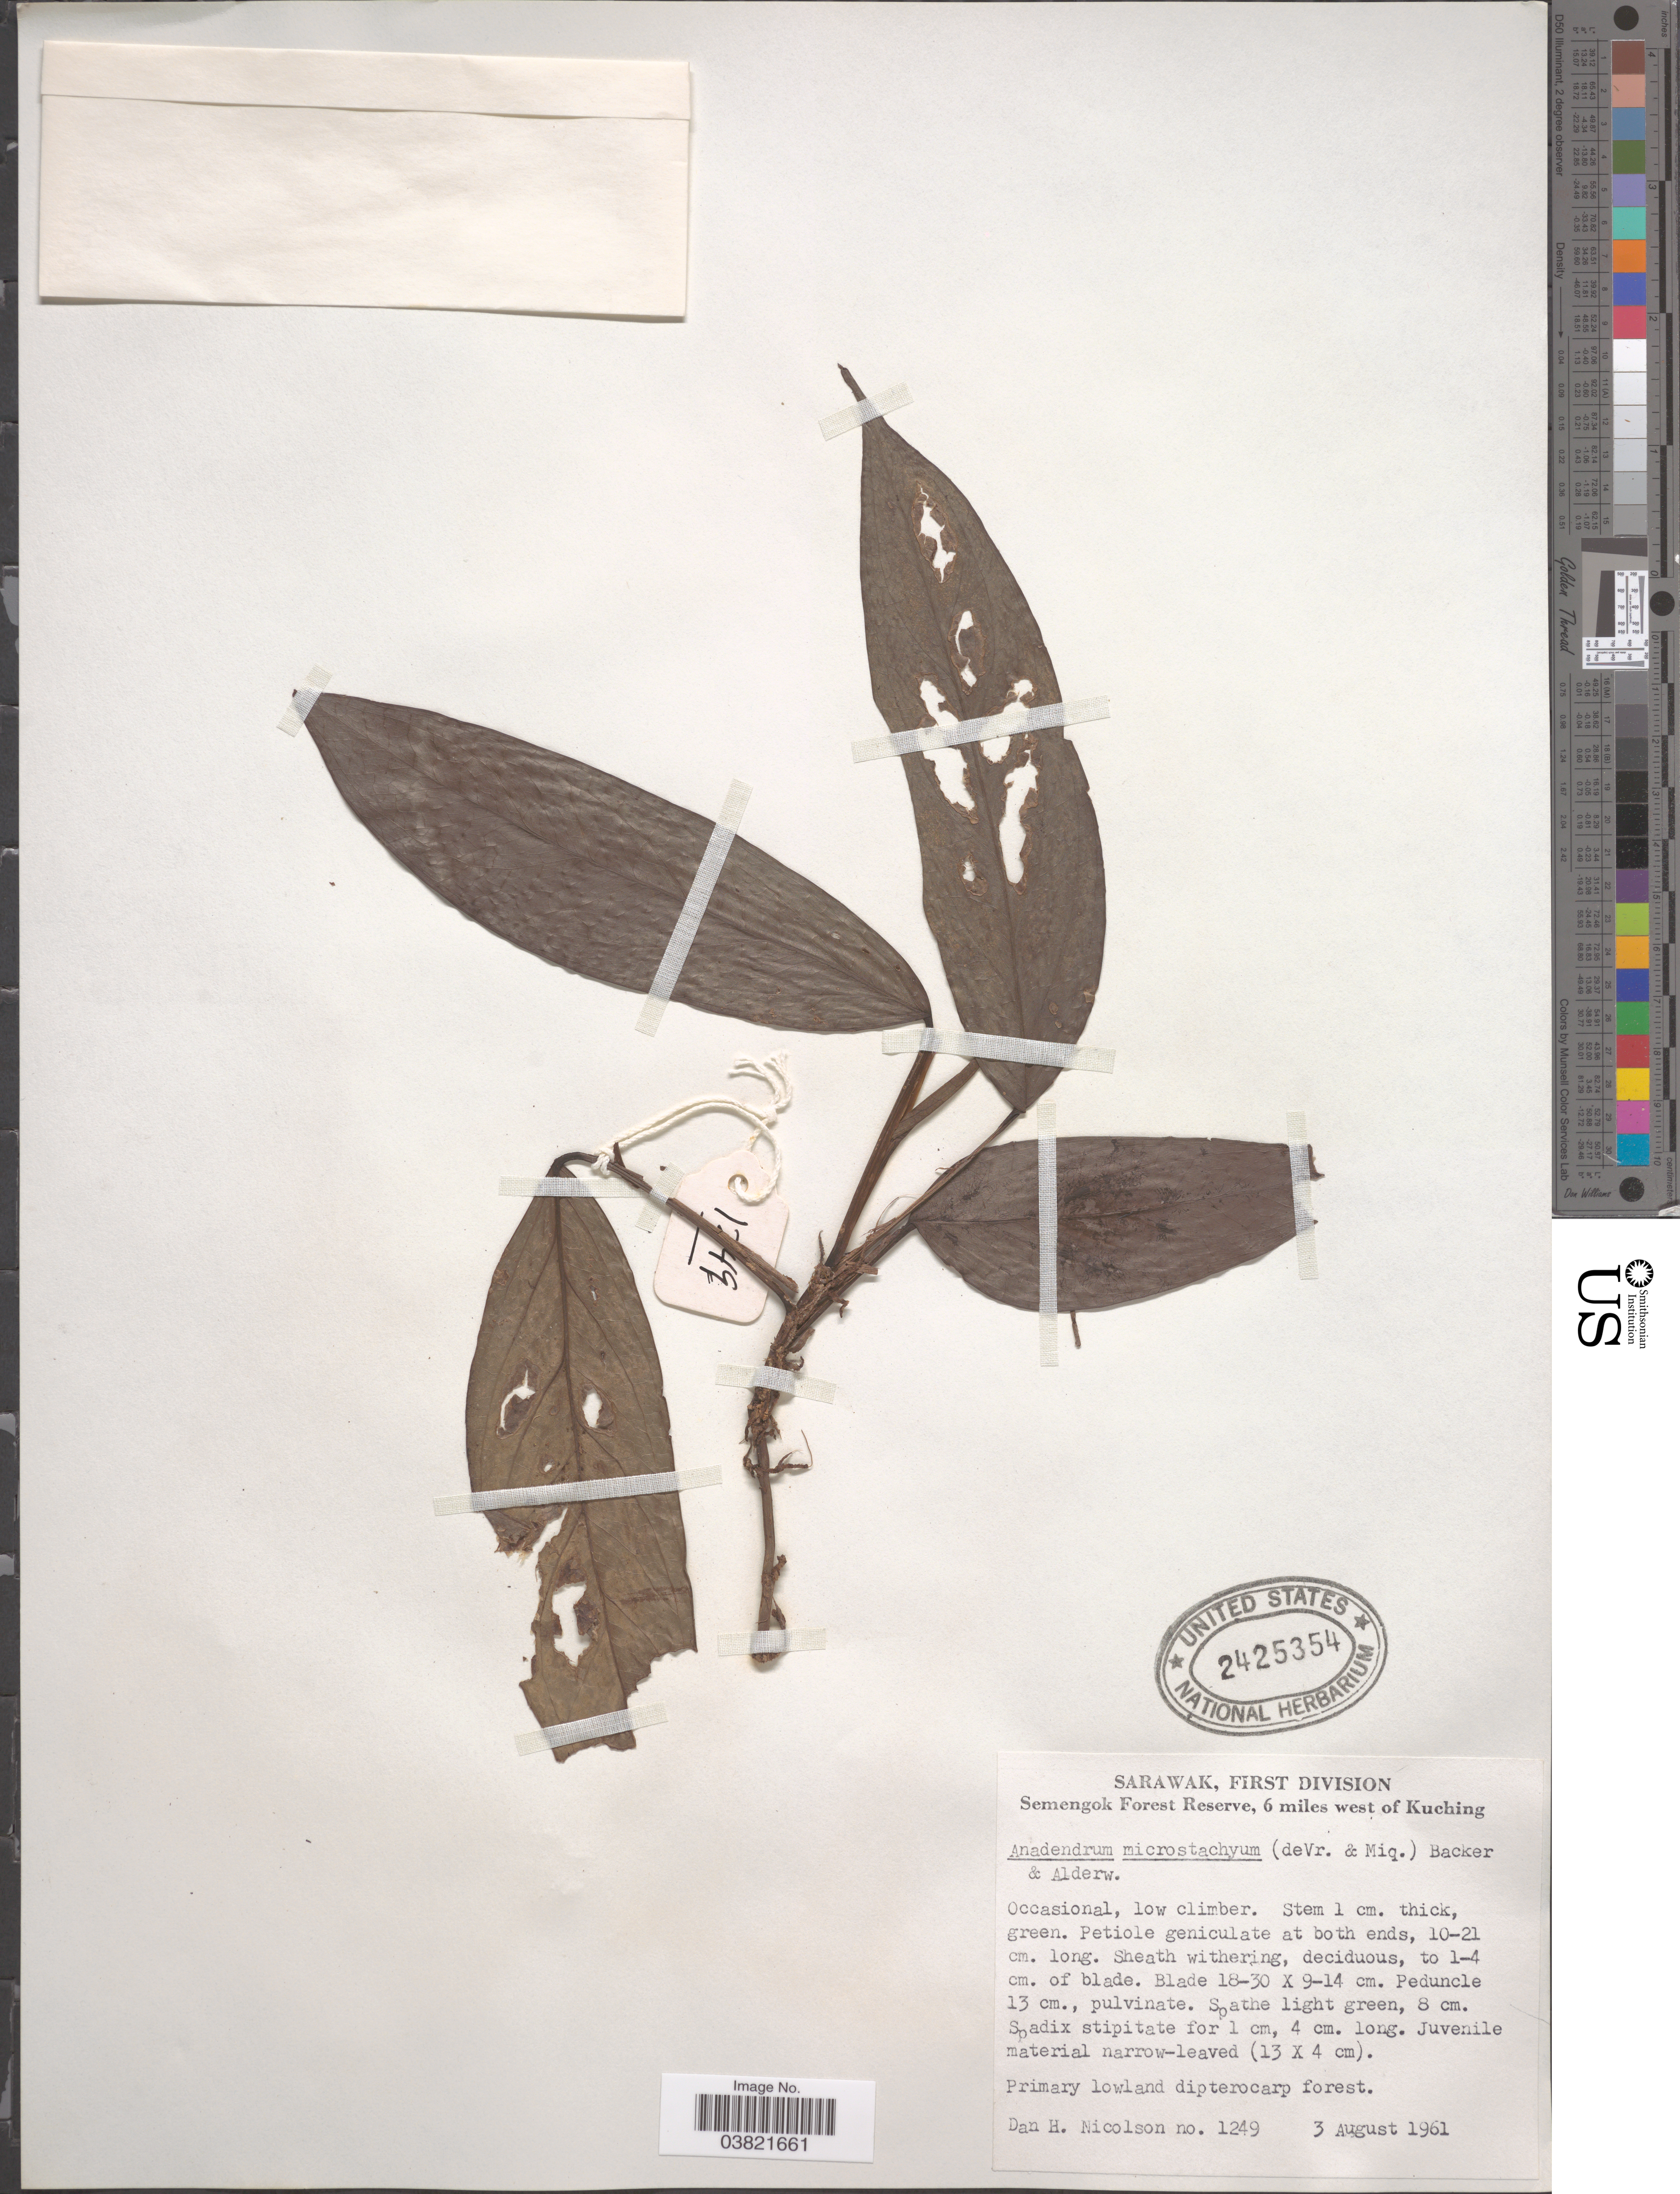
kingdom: Plantae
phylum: Tracheophyta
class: Liliopsida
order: Alismatales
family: Araceae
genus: Anadendrum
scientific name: Anadendrum microstachyum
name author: (de Vriese & Miq.) Backer & Alderw.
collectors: D. H. Nicolson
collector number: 1249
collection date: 1961-08-03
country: Malaysia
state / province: Sarawak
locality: First Division. Semengok Forest Reserve, 6 miles west of Kuching. Primary lowland dipterocarp forest.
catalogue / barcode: US 2425354